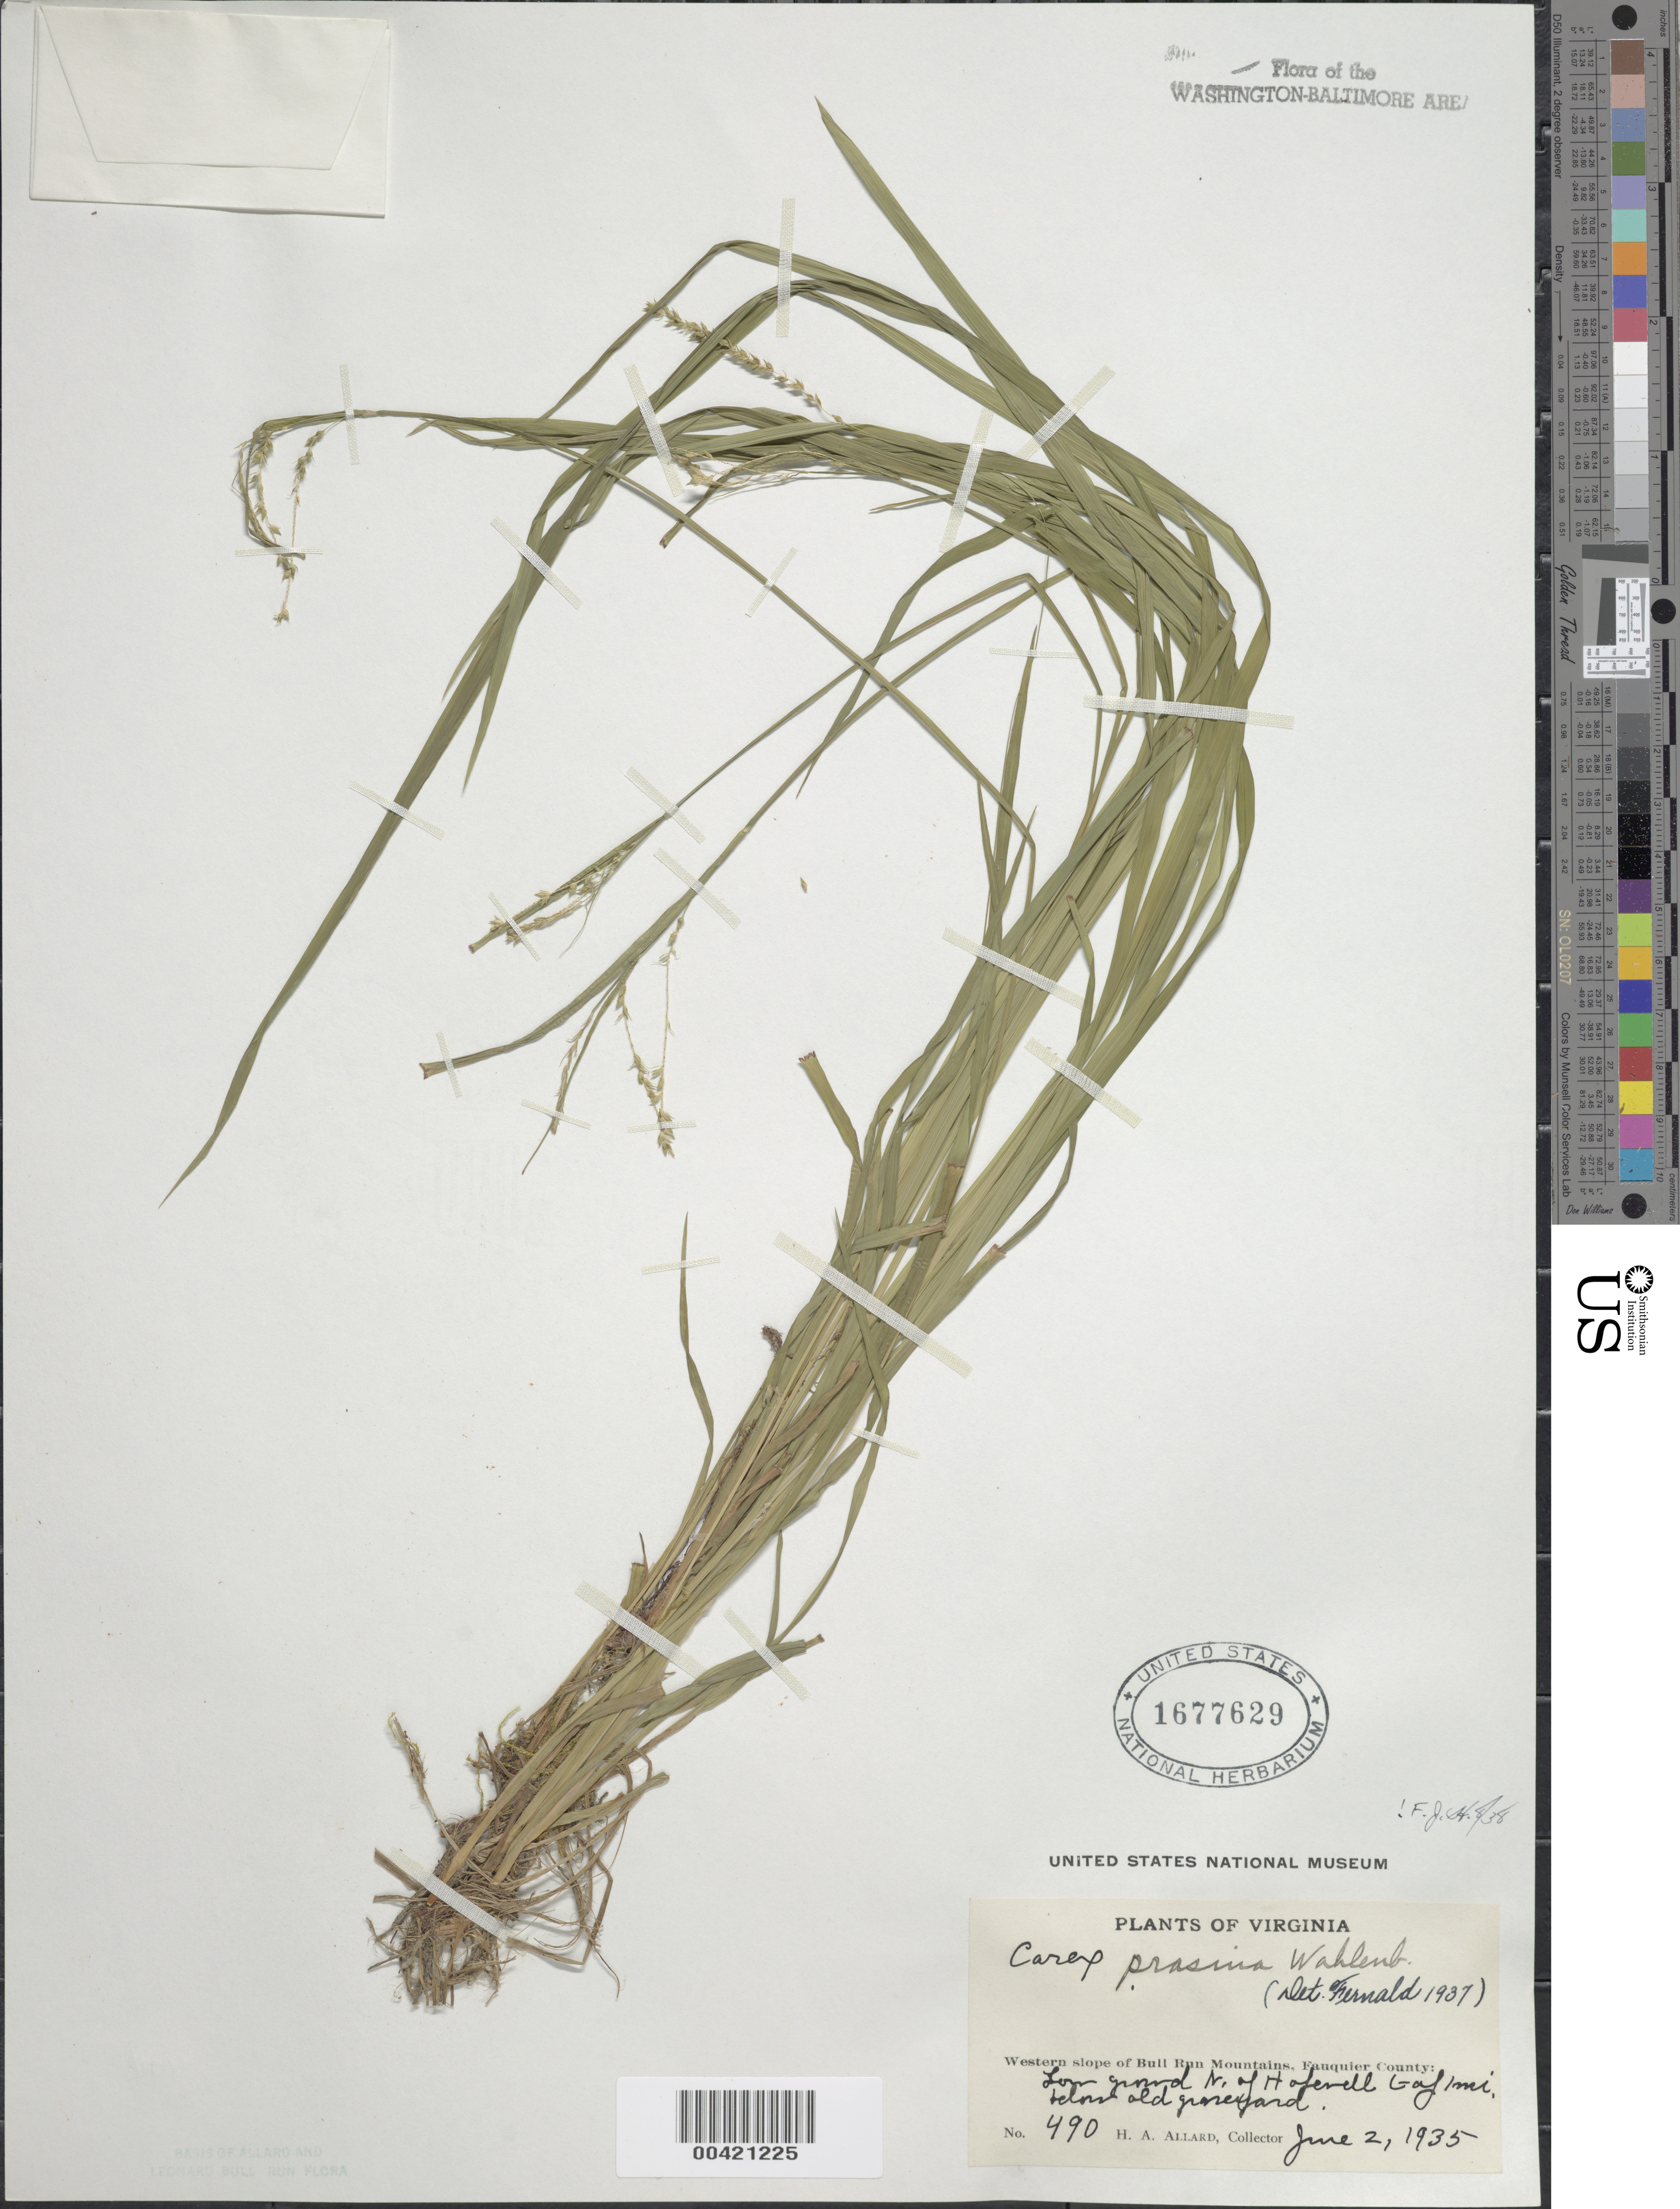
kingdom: Plantae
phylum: Tracheophyta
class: Liliopsida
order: Poales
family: Cyperaceae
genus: Carex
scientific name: Carex prasina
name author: Wahlenb.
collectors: H. A. Allard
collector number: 490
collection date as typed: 02 Jun 1935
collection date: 1935-06-02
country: United States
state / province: Virginia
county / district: Fauquier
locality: North of Hopewell Gap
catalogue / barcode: US 1677629